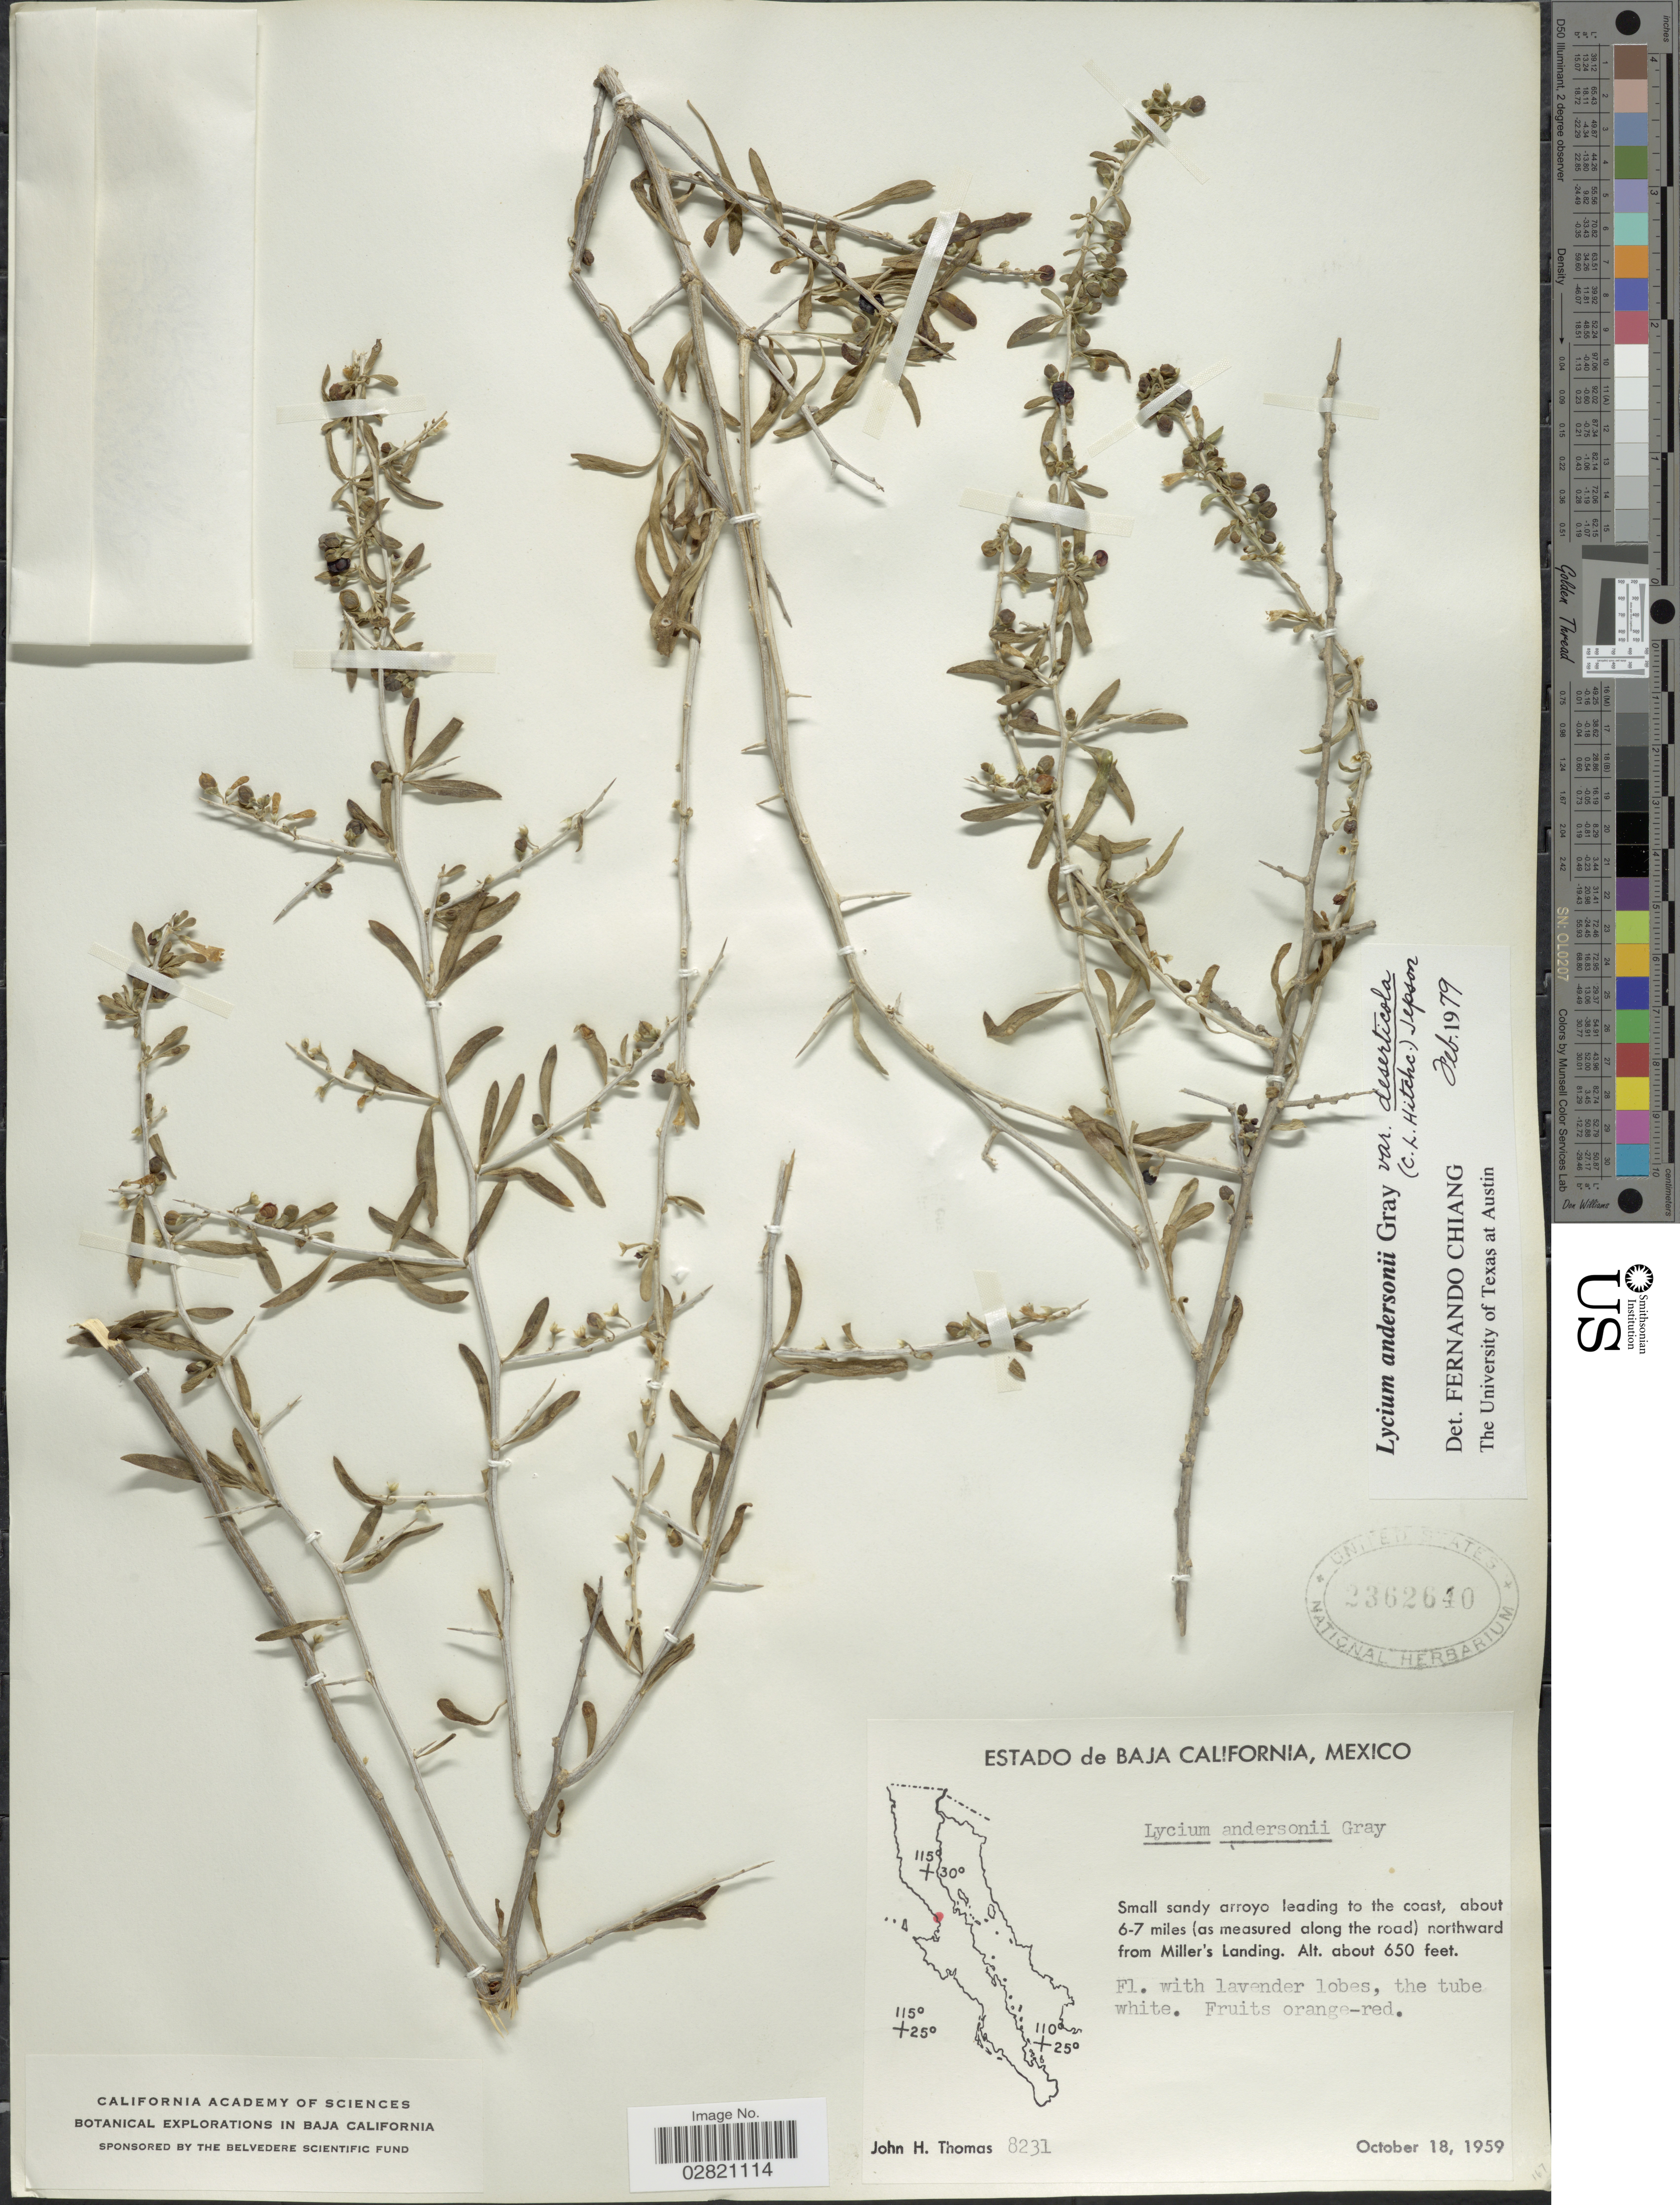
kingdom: Plantae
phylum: Tracheophyta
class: Magnoliopsida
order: Solanales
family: Solanaceae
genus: Lycium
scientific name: Lycium andersonii var. deserticola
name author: (C.L. Hitchc.) Jeps.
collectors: J. H. Thomas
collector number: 8231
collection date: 1959-10-18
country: Mexico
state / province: Baja California Norte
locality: Estado de Baja California. Small sandy arroyo leading to the coast, about 6-7 miles (as measured along the road) northward from Miller's Landing.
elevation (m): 198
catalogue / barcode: US 2362640